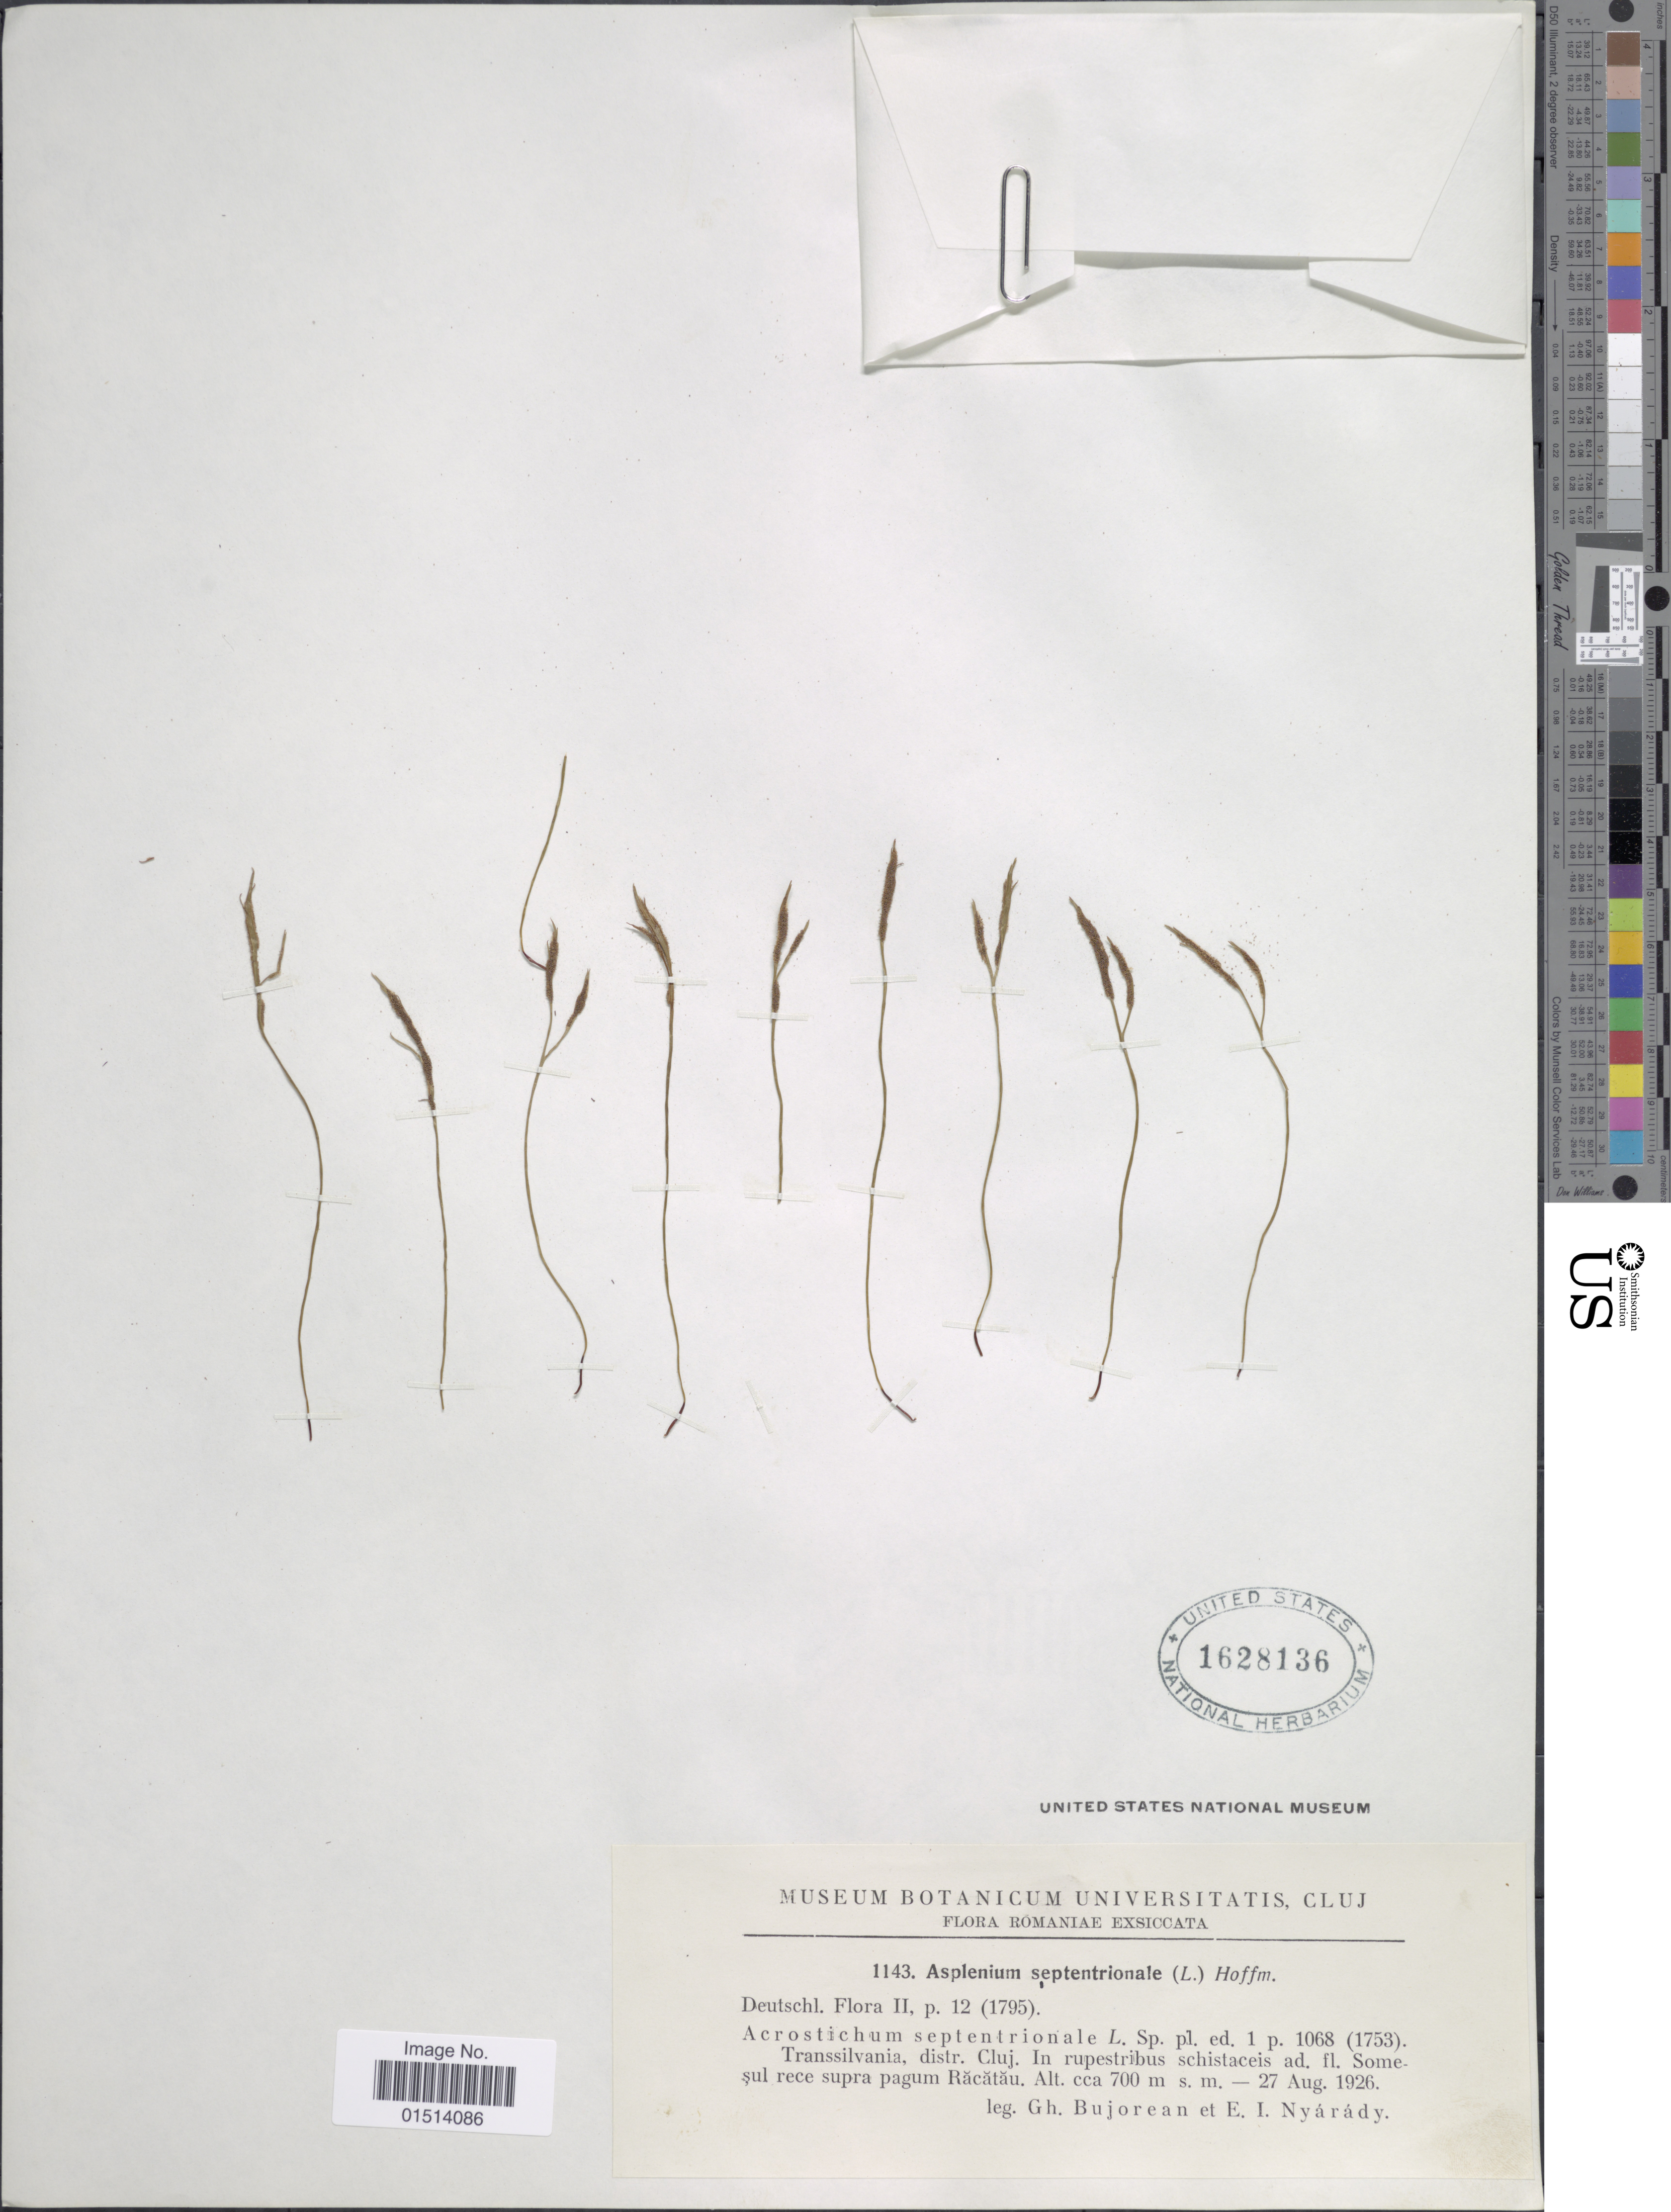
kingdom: Plantae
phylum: Tracheophyta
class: Polypodiopsida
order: Polypodiales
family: Aspleniaceae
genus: Asplenium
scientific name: Asplenium septentrionale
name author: (L.) Hoffm.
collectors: G. Bujorean & E. Nyarady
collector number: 1143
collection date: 1926-08-27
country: Romania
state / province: Cluj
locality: Romaniae, Transsilvania, distr. Cluj. In rupestribus schistaceis ad. fl. Somesul rece supra pagum Racatau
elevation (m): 700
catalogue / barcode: US 1628136